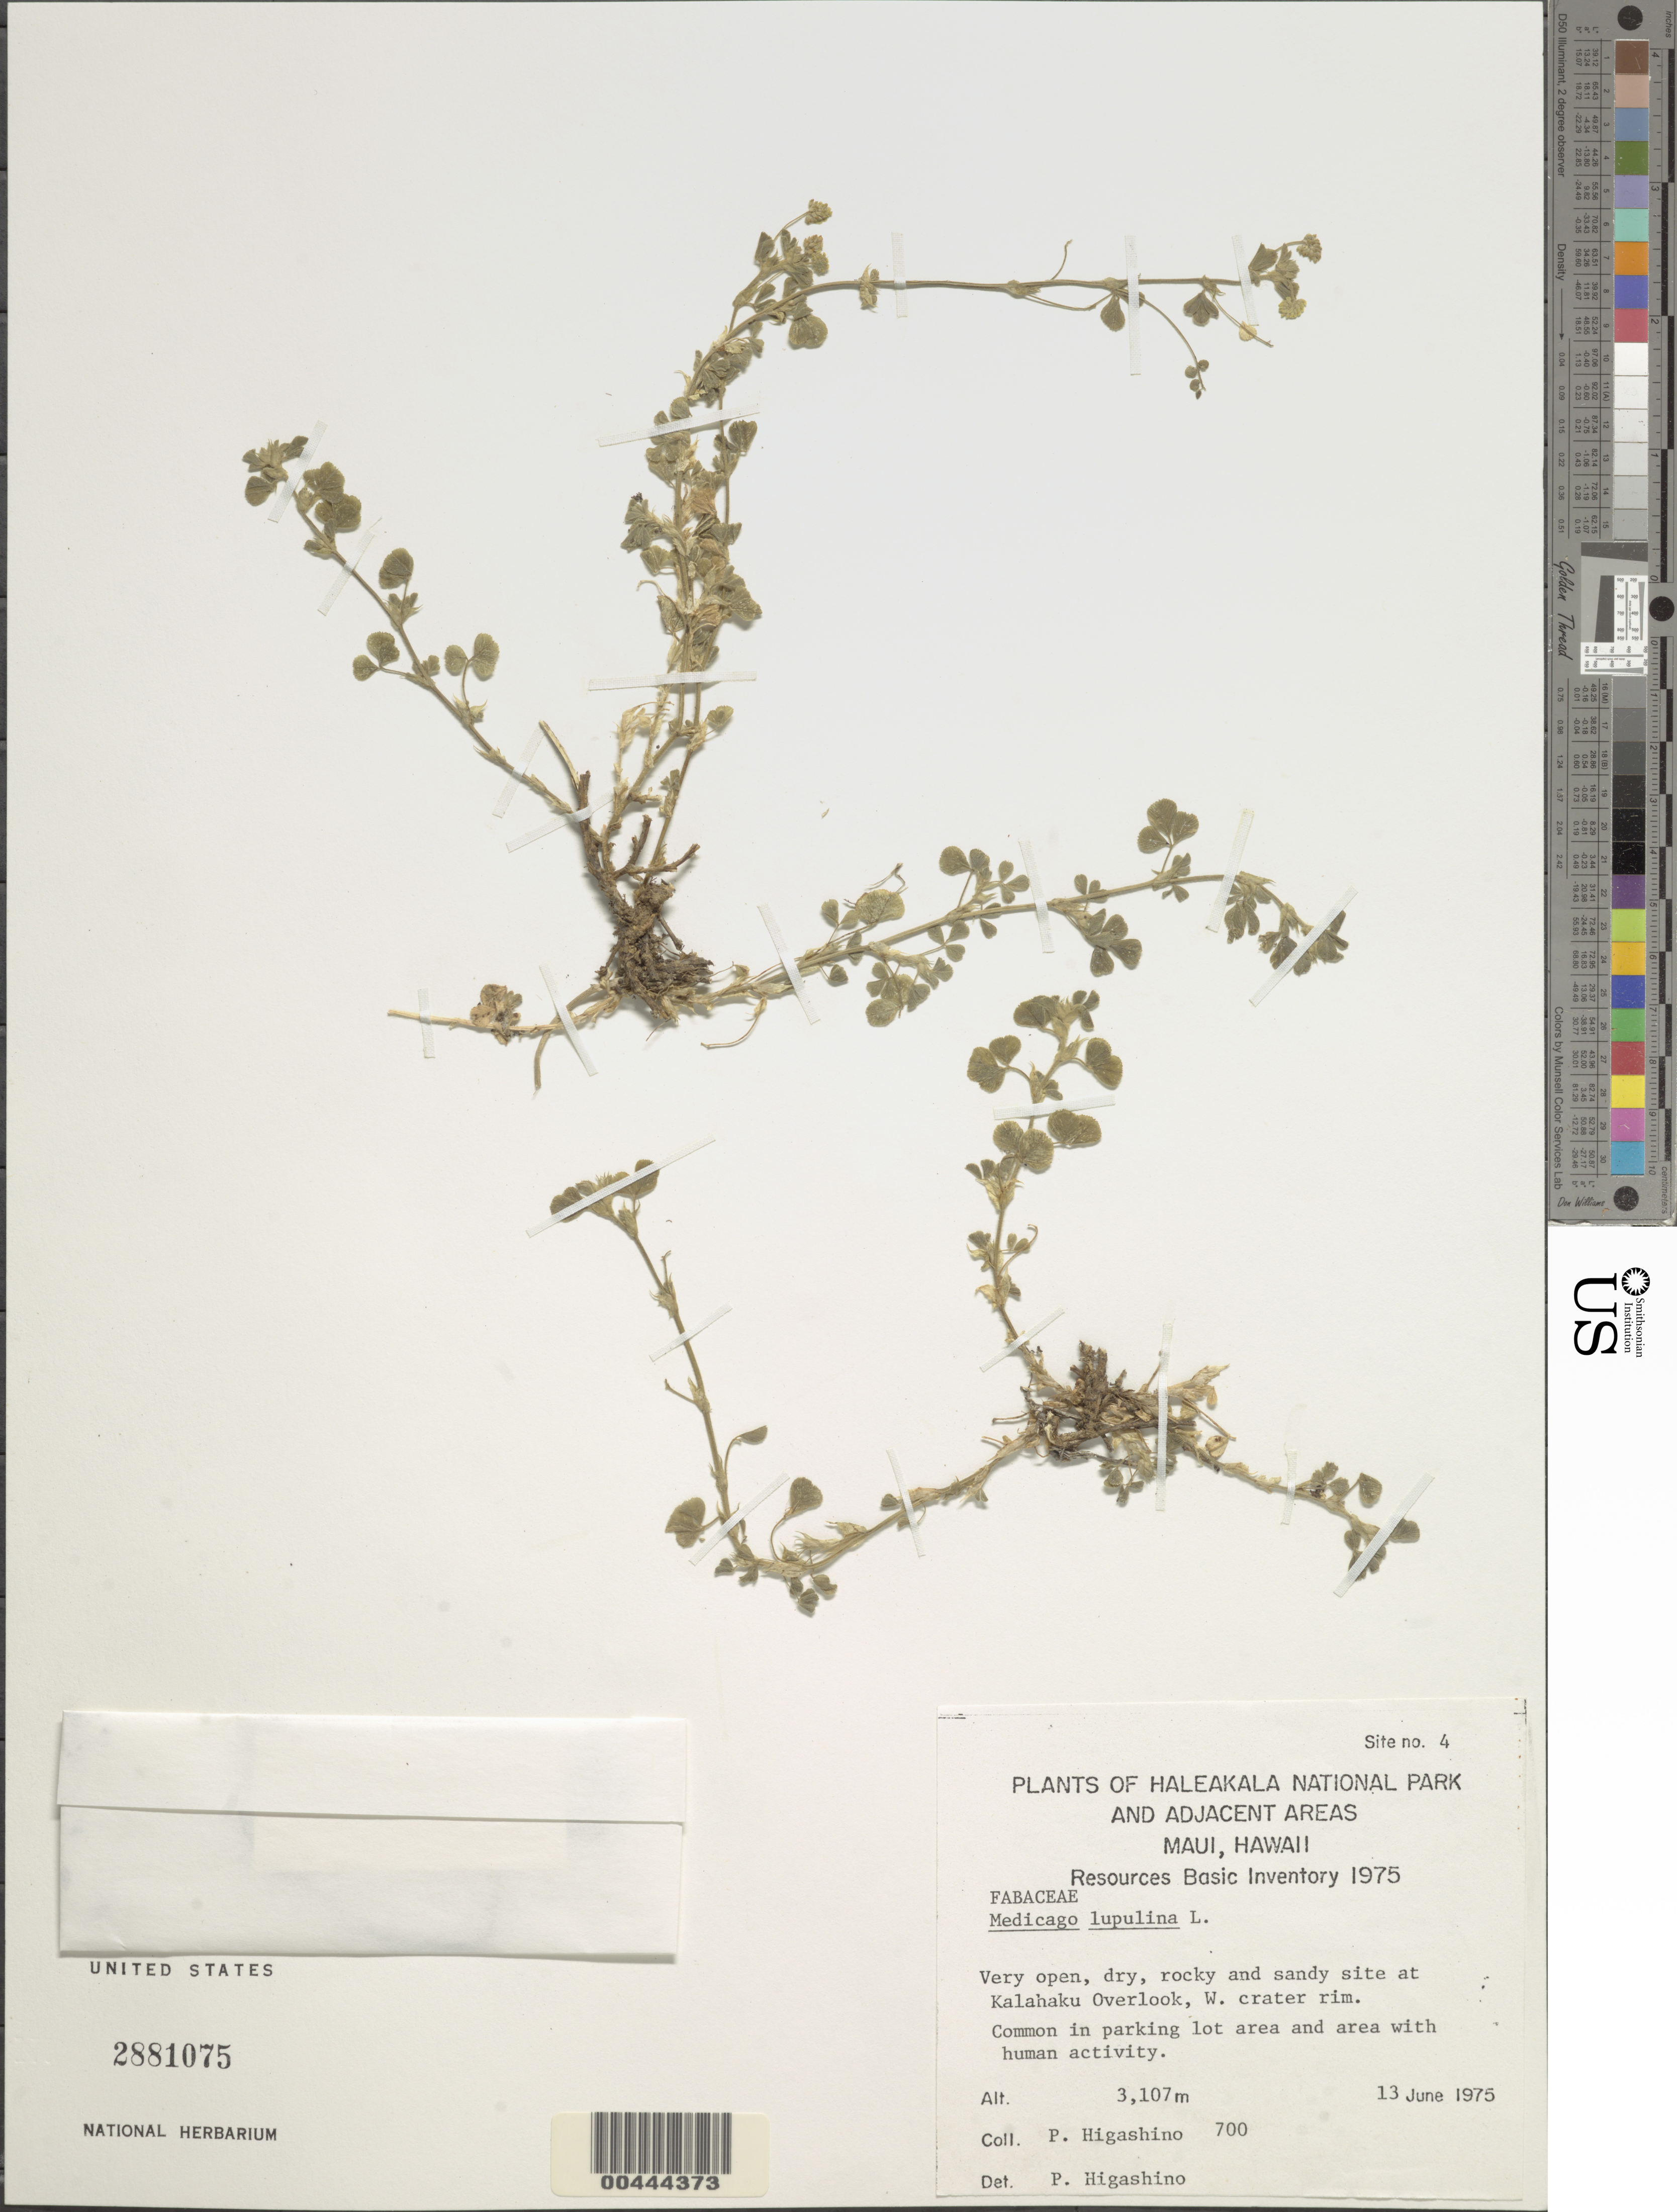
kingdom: Plantae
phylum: Tracheophyta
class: Magnoliopsida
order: Fabales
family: Fabaceae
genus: Medicago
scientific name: Medicago lupulina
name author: L.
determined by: Higashino, P.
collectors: P. Higashino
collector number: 700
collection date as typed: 13 Jun 1975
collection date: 1975-06-13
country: United States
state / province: Hawaii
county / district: Maui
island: Maui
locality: Haleakala National Park and Adjacent Areas, Site no. 4, at Kalahaku Overlook, W. crater rim.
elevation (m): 3107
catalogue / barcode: US 2881075